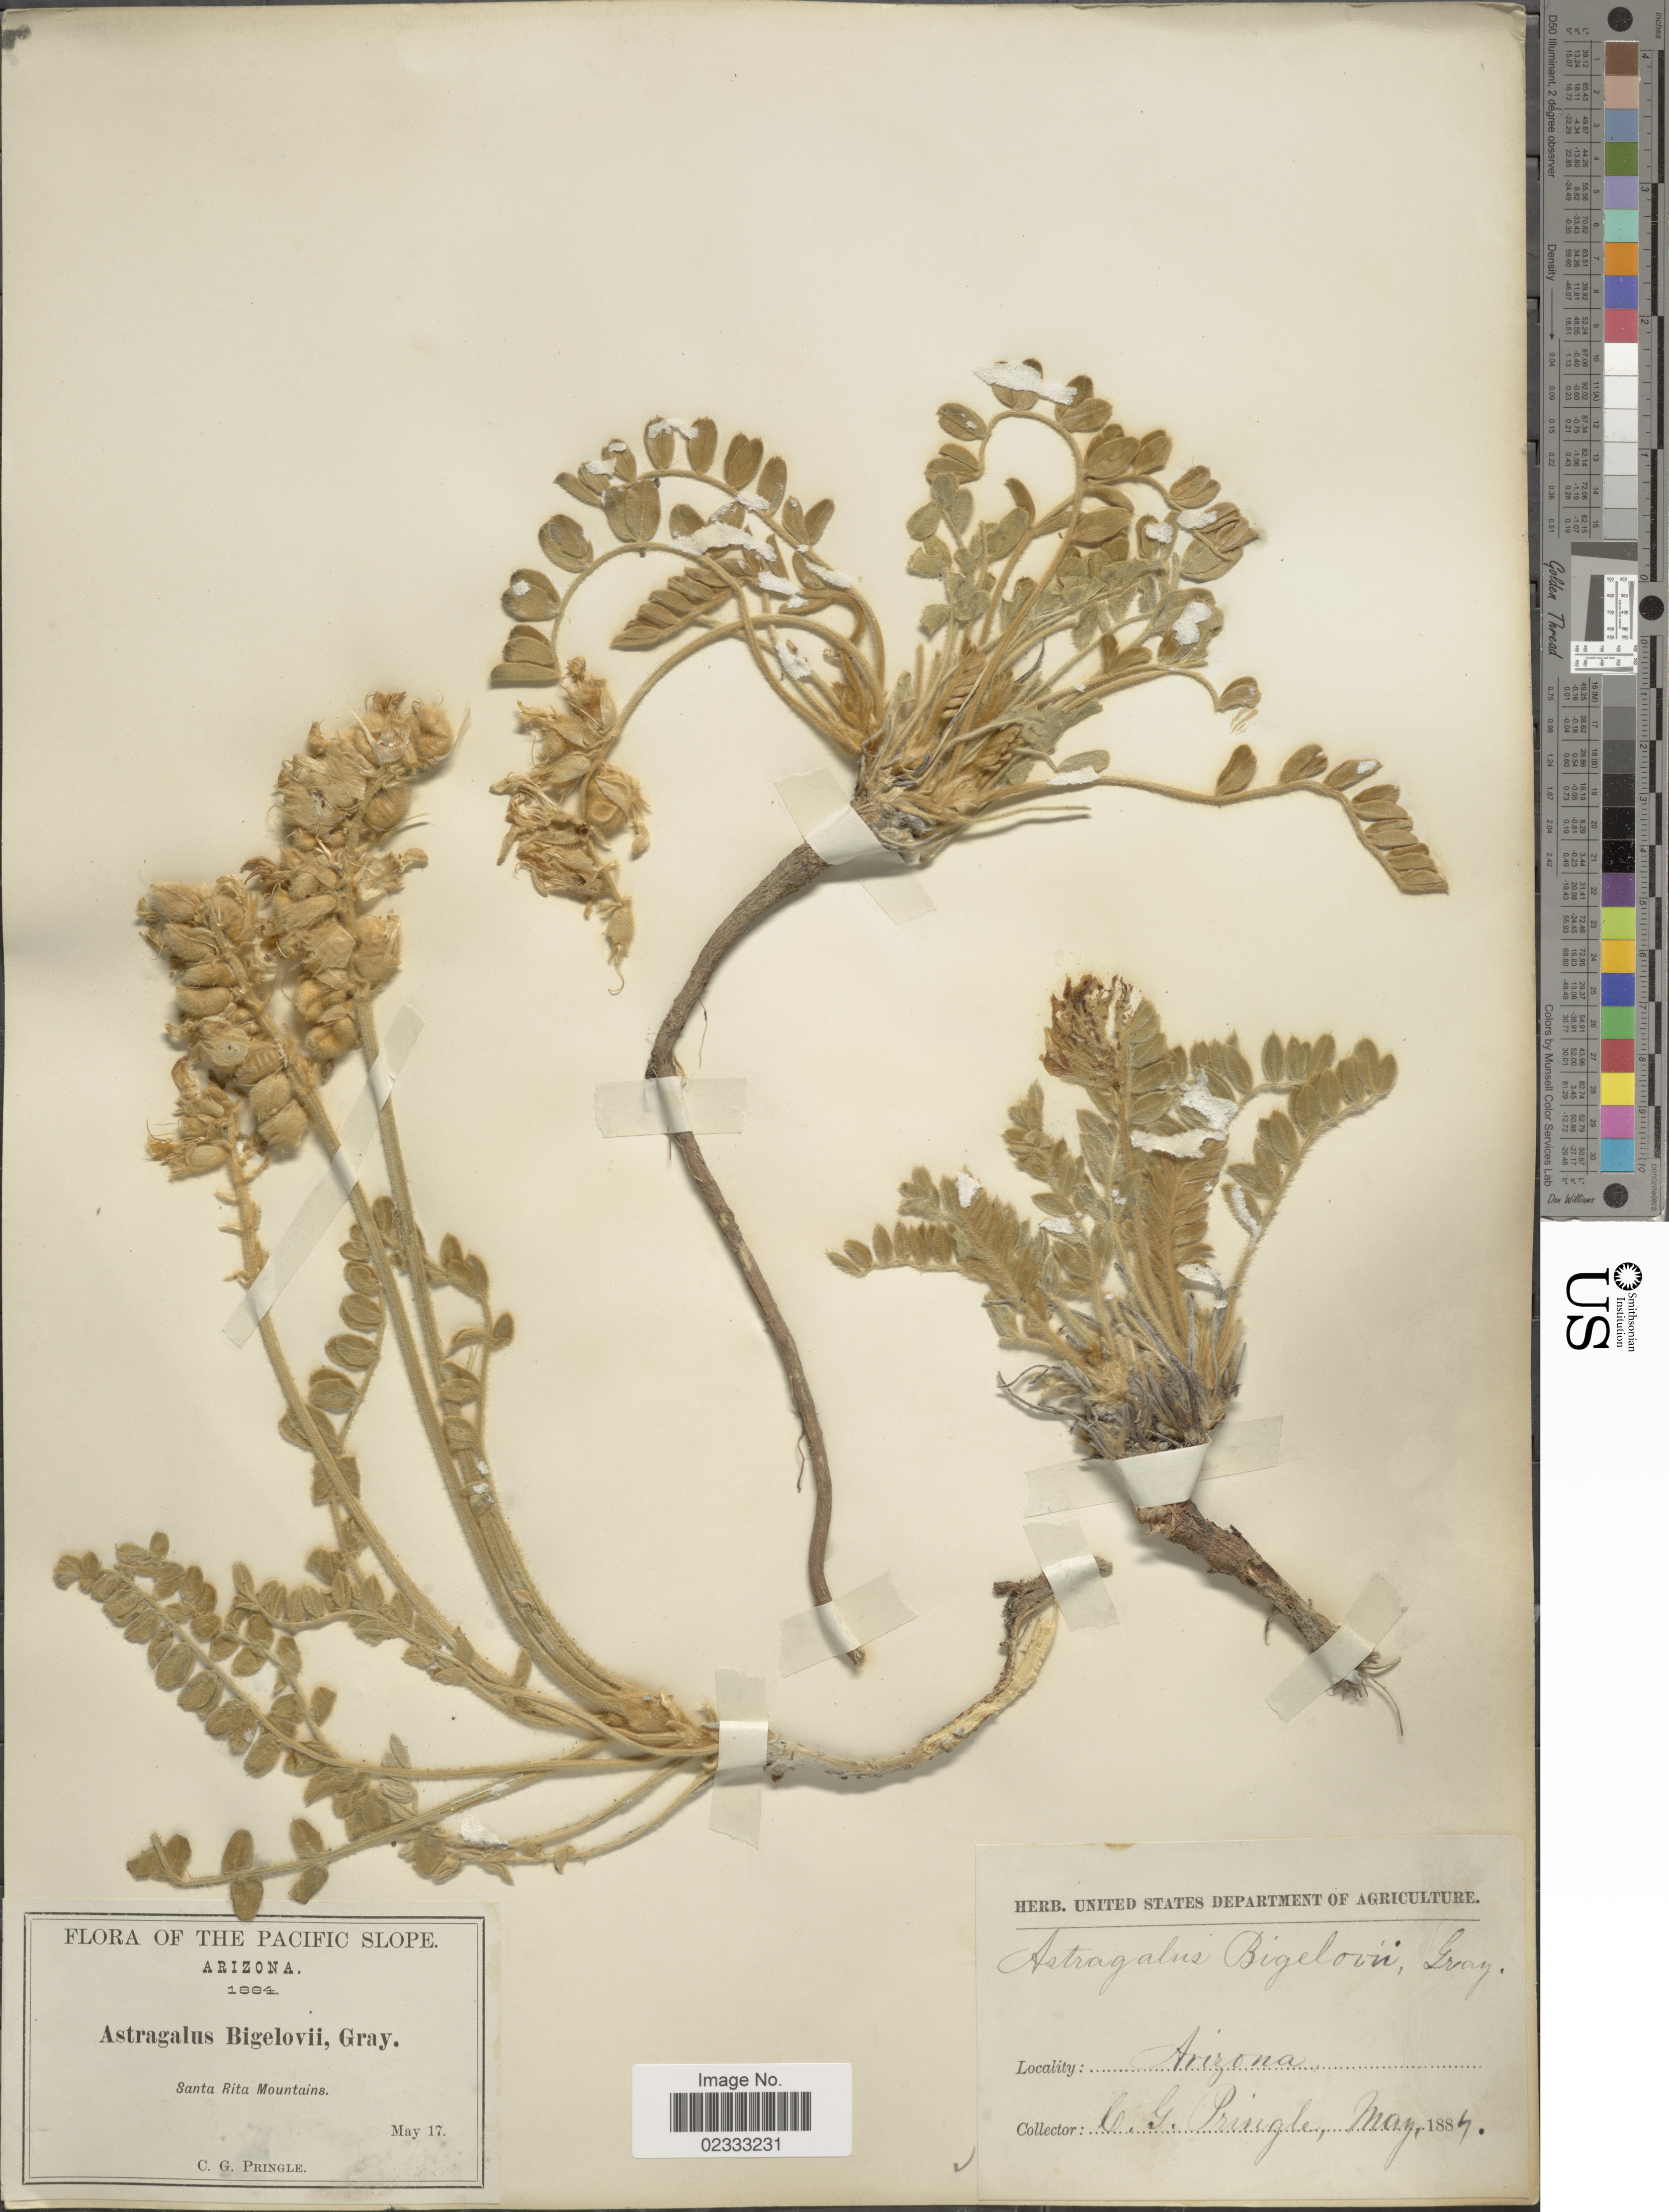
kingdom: Plantae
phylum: Tracheophyta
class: Magnoliopsida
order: Fabales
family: Fabaceae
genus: Astragalus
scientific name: Astragalus mollissimus var. bigelovii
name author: (A. Gray) Barneby ex B.L. Turner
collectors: C. G. Pringle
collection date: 1884-05-17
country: United States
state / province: Arizona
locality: Pacific Slope, Santa Rita Mountains.